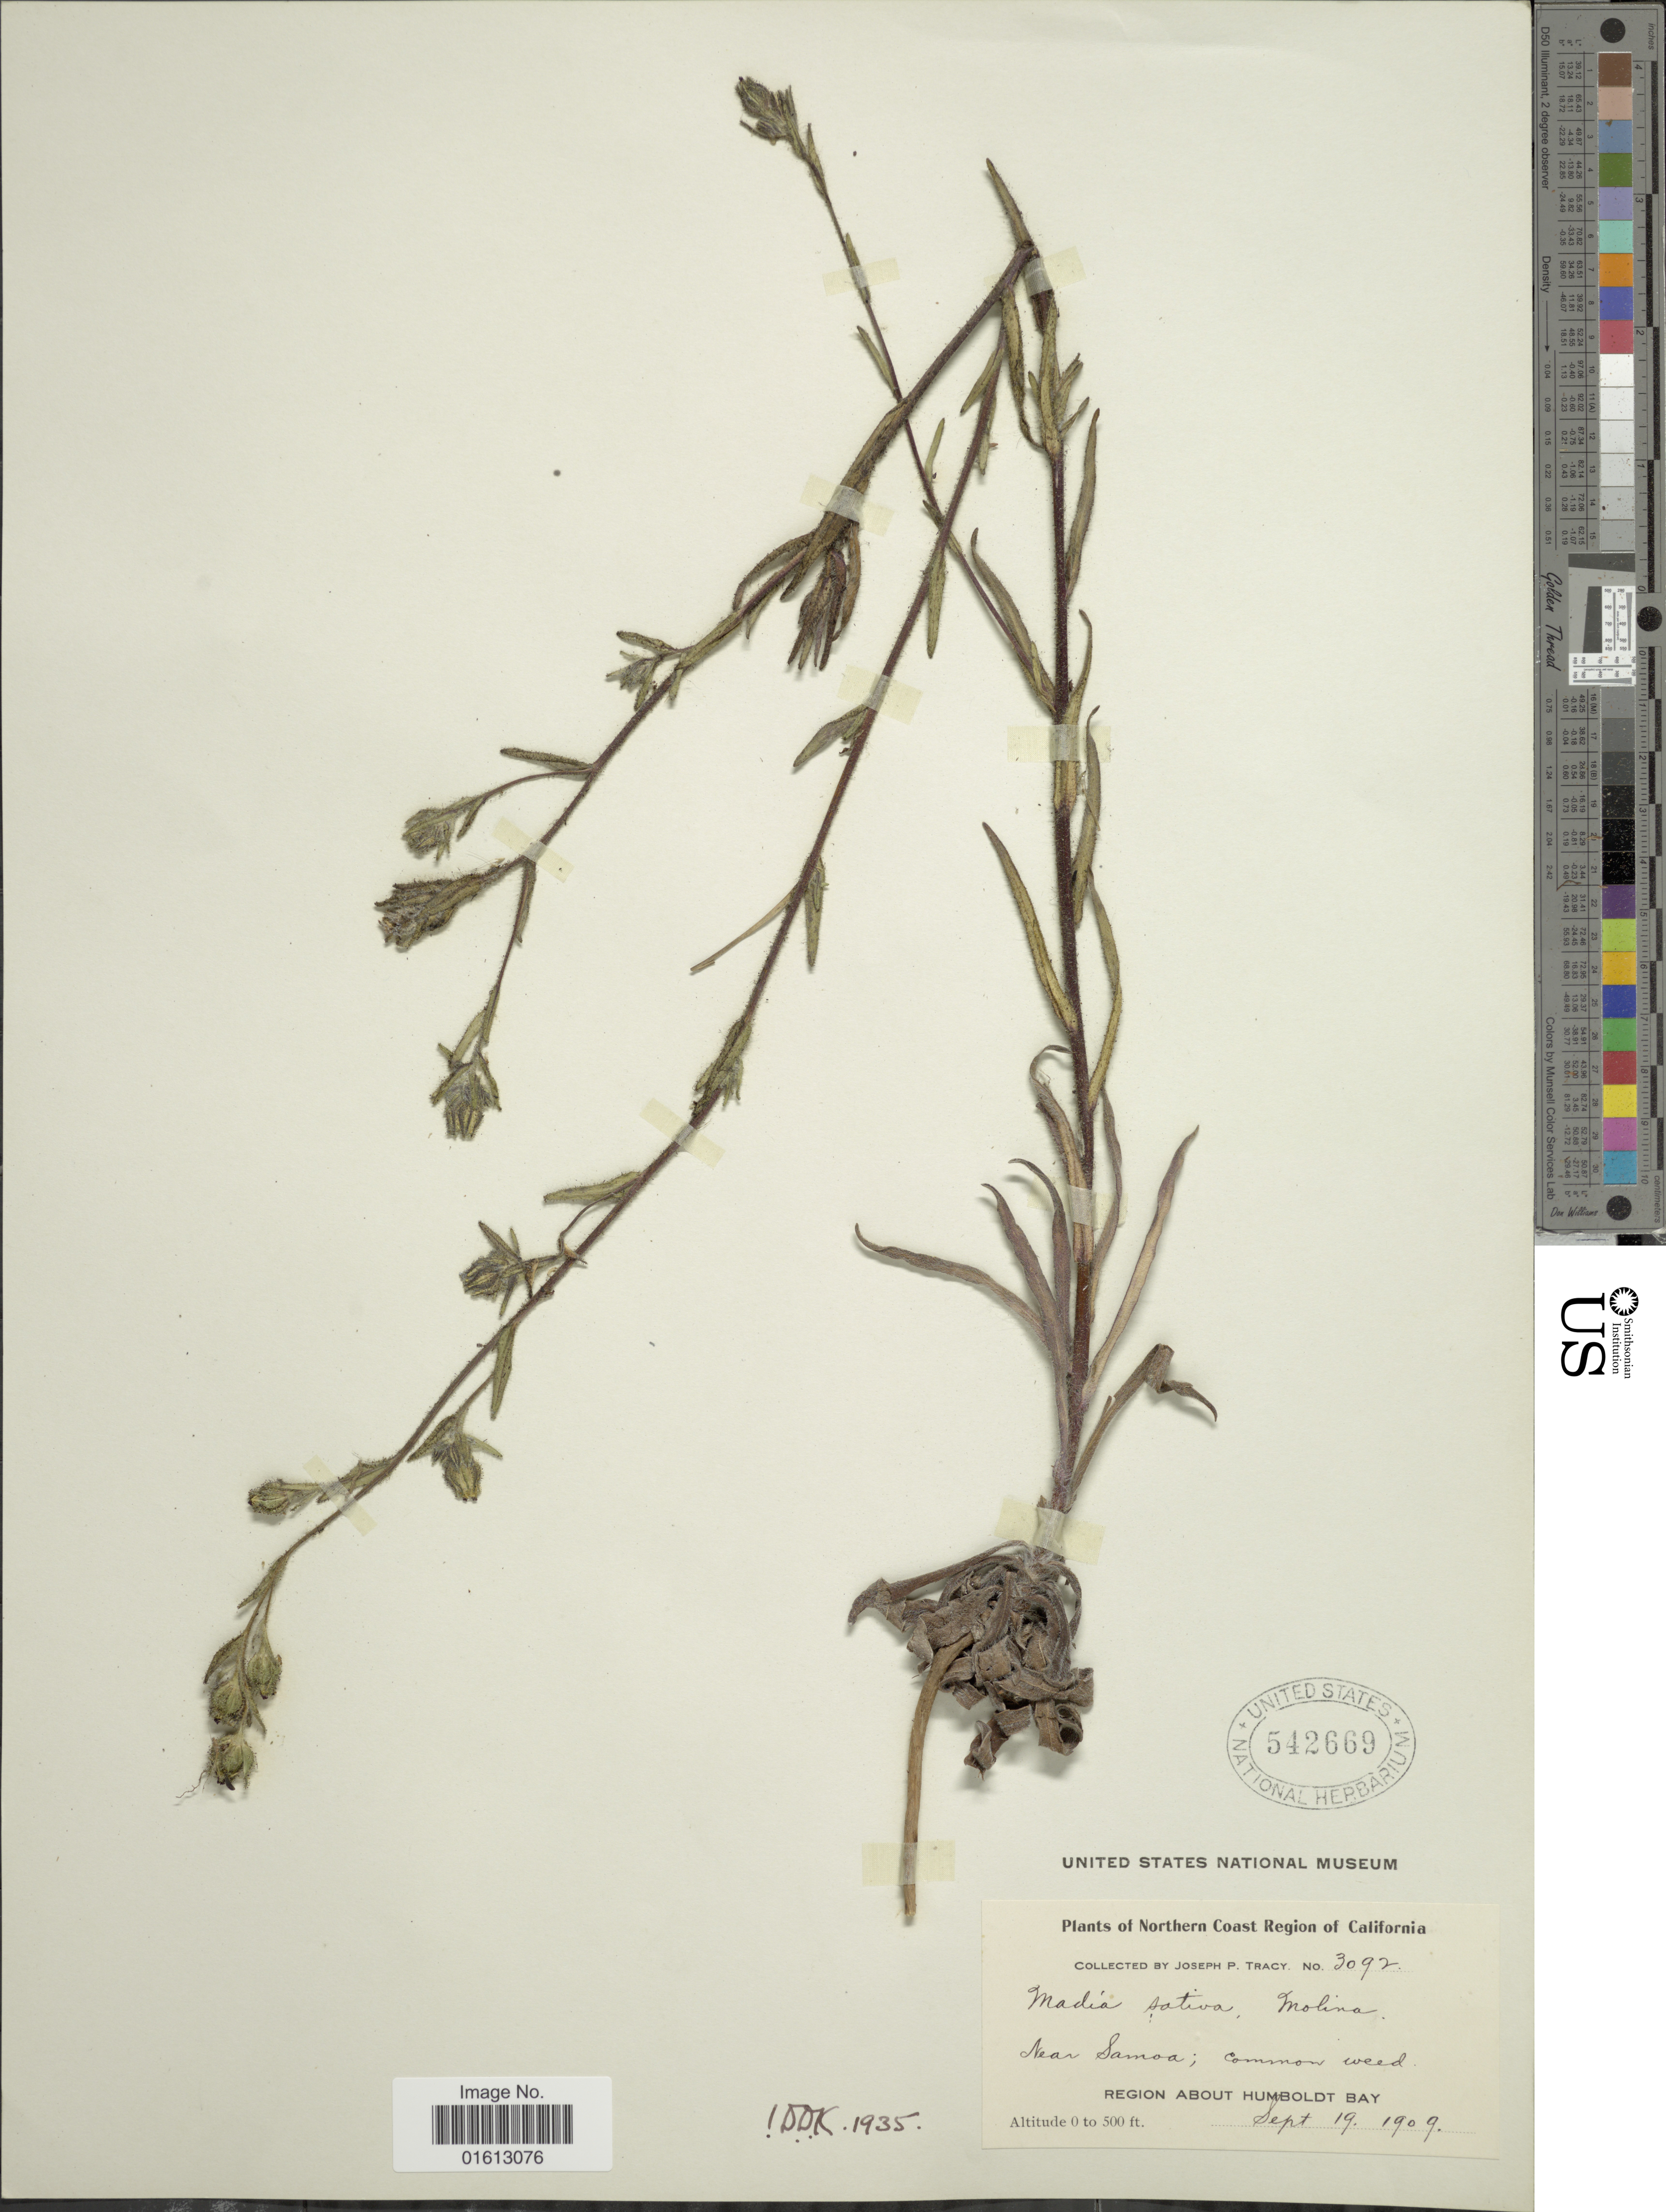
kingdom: Plantae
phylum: Tracheophyta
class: Magnoliopsida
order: Asterales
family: Asteraceae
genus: Madia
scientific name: Madia sativa subsp. sativa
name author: Molina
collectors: J. Tracy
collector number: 3092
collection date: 1909-09-19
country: United States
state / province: California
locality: California, Northern Coast Region, Near Samoa; common weed, Region about Humnoldt Bay.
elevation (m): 152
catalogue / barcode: US 542669